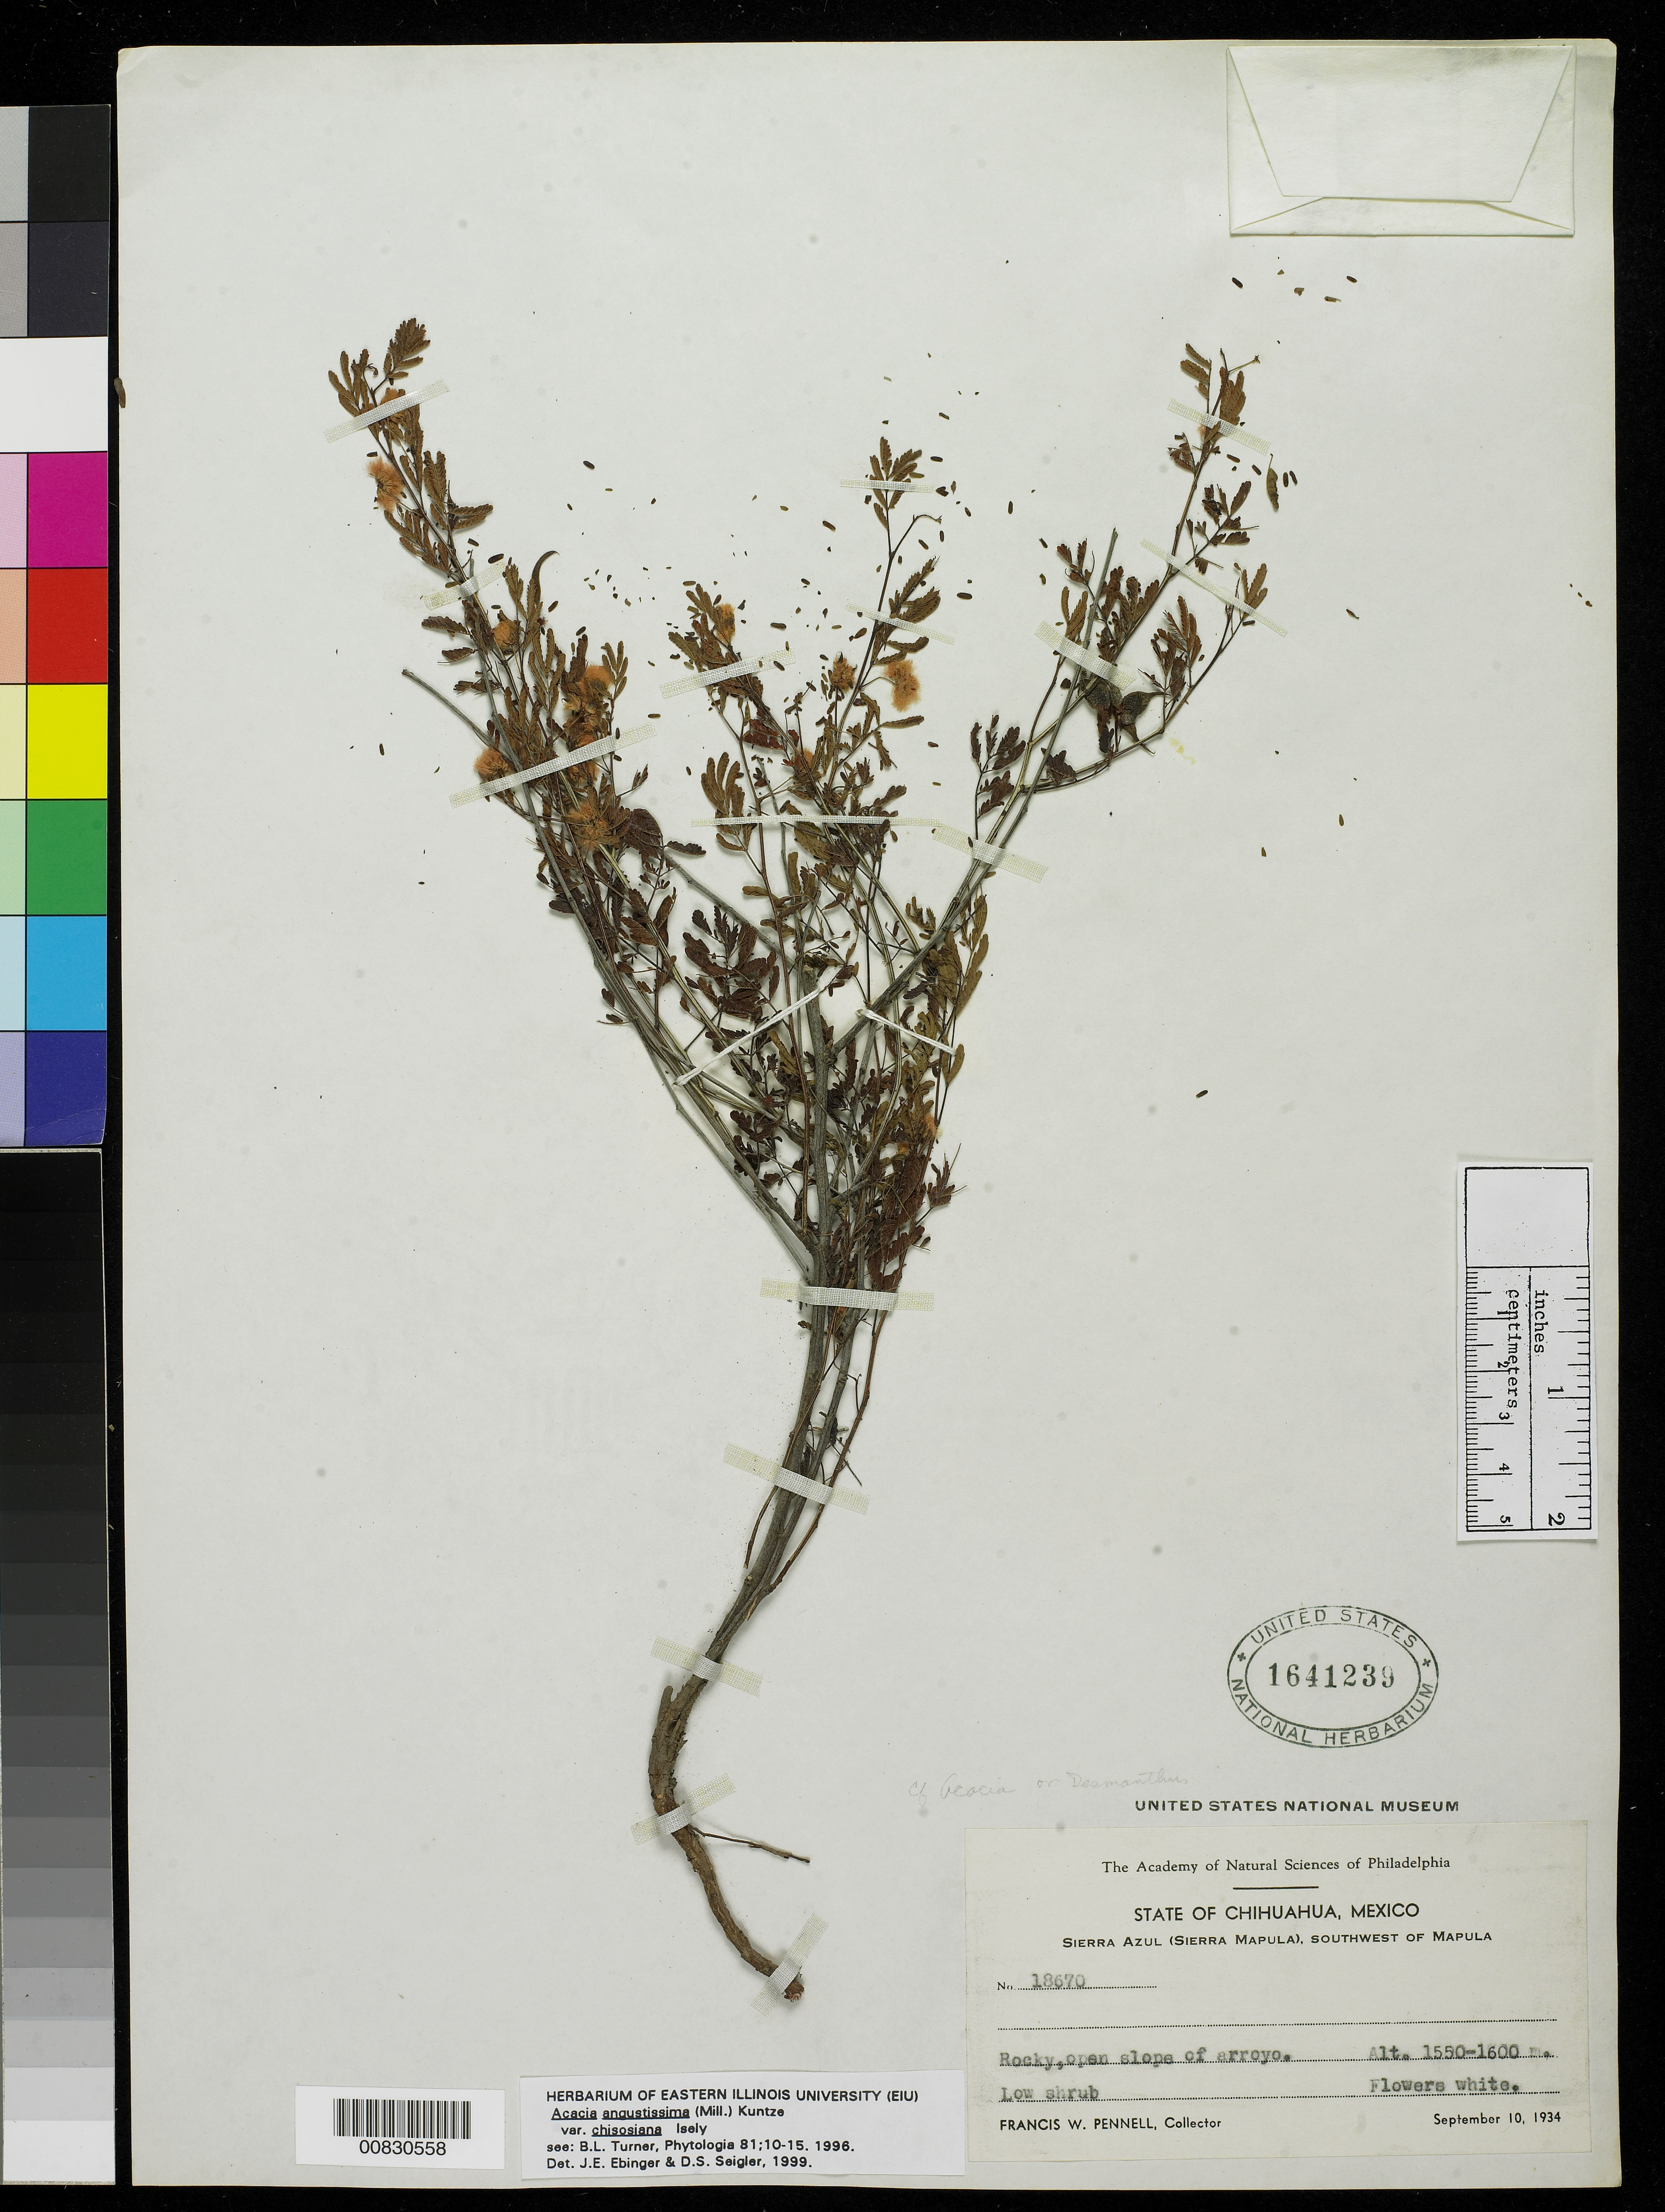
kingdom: Plantae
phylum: Tracheophyta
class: Magnoliopsida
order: Fabales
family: Fabaceae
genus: Acaciella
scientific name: Acaciella angustissima var. texensis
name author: (Nutt. ex Torr. & A. Gray) L. Rico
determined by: Strong, M. T., (US), Smithsonian Institution - National Museum of Natural History (UNITED STATES)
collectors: F. W. Pennell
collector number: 18670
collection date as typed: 10 Sep 1934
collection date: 1934-09-10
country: Mexico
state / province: Chihuahua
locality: Sierra Azul (Sierra Mapula) Southwest of Mapula, Chihuahua.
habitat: Rocky, open slope of arroyo.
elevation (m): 1600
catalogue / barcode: US 1641239